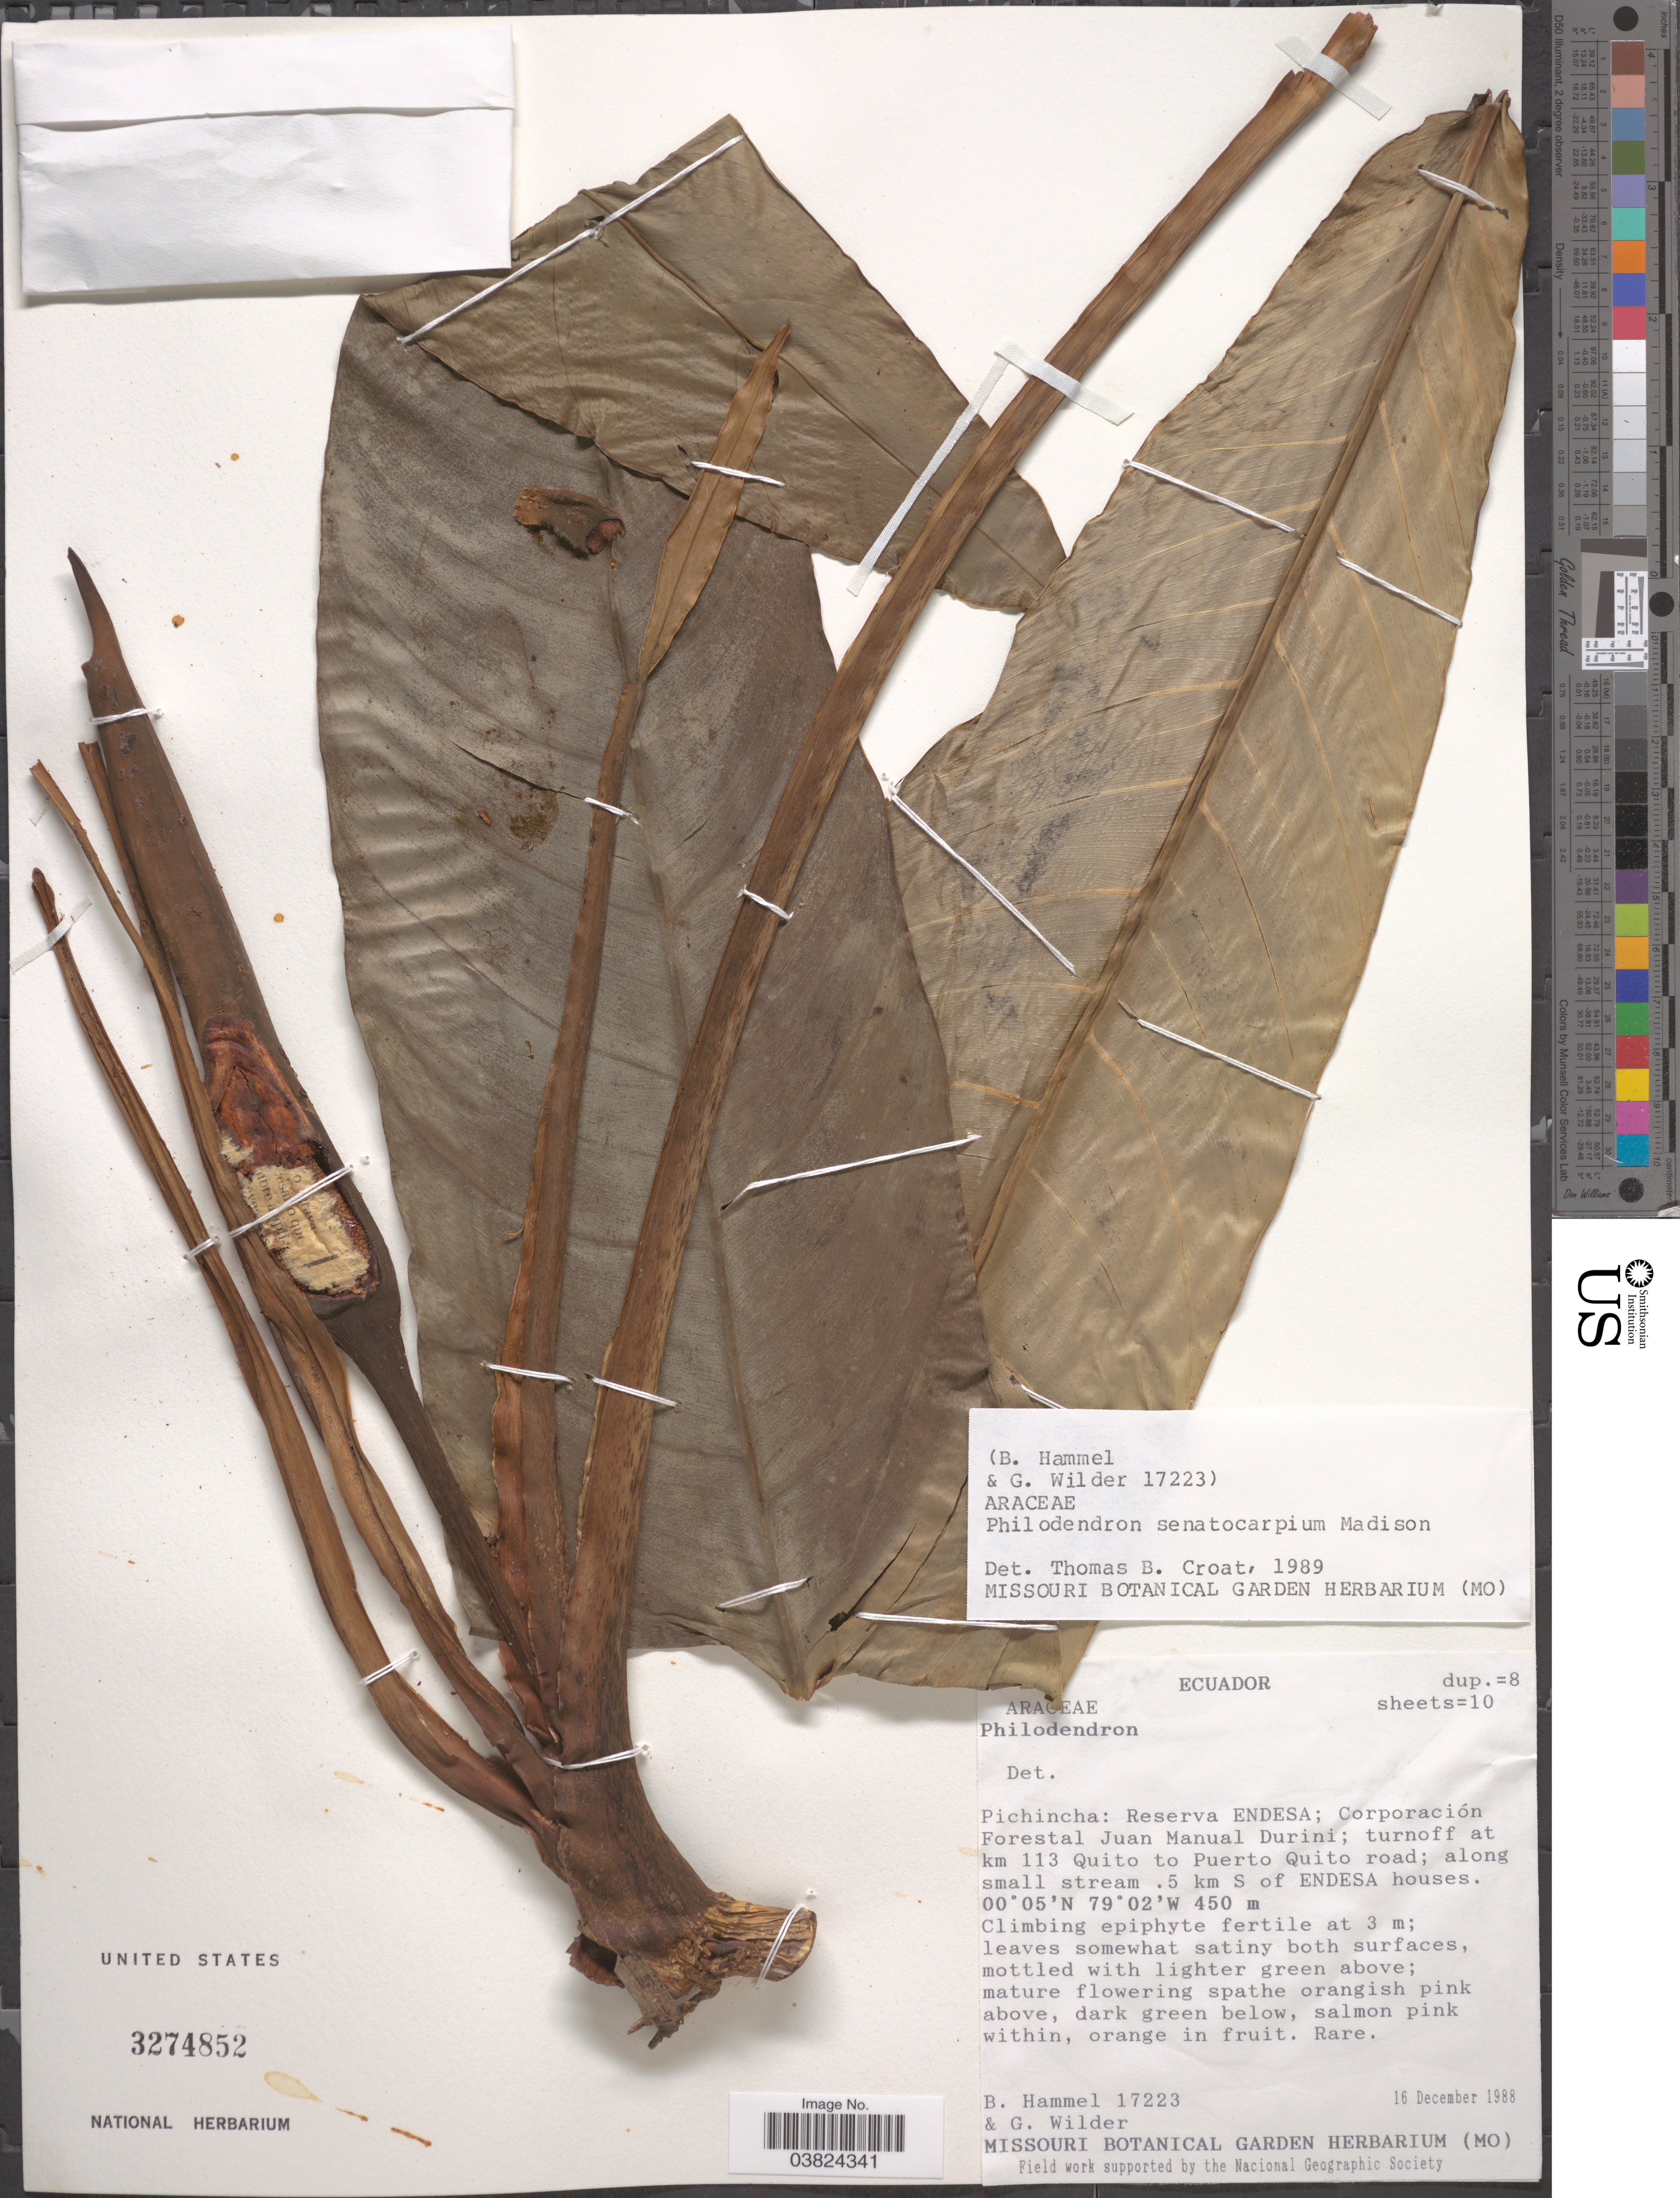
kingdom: Plantae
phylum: Tracheophyta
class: Liliopsida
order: Alismatales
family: Araceae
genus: Philodendron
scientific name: Philodendron senatocarpium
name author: Madison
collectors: B. Hammel & G. Wilder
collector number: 17223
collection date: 1988-12-16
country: Ecuador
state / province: Pichincha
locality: Reserva Endesa; Corporación Forestal Juan Manual Durini; turnoff at km 113 Quito to Puerto Quito road; along small stream .5 km S of ENDESA houses.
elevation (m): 450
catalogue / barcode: US 3274852